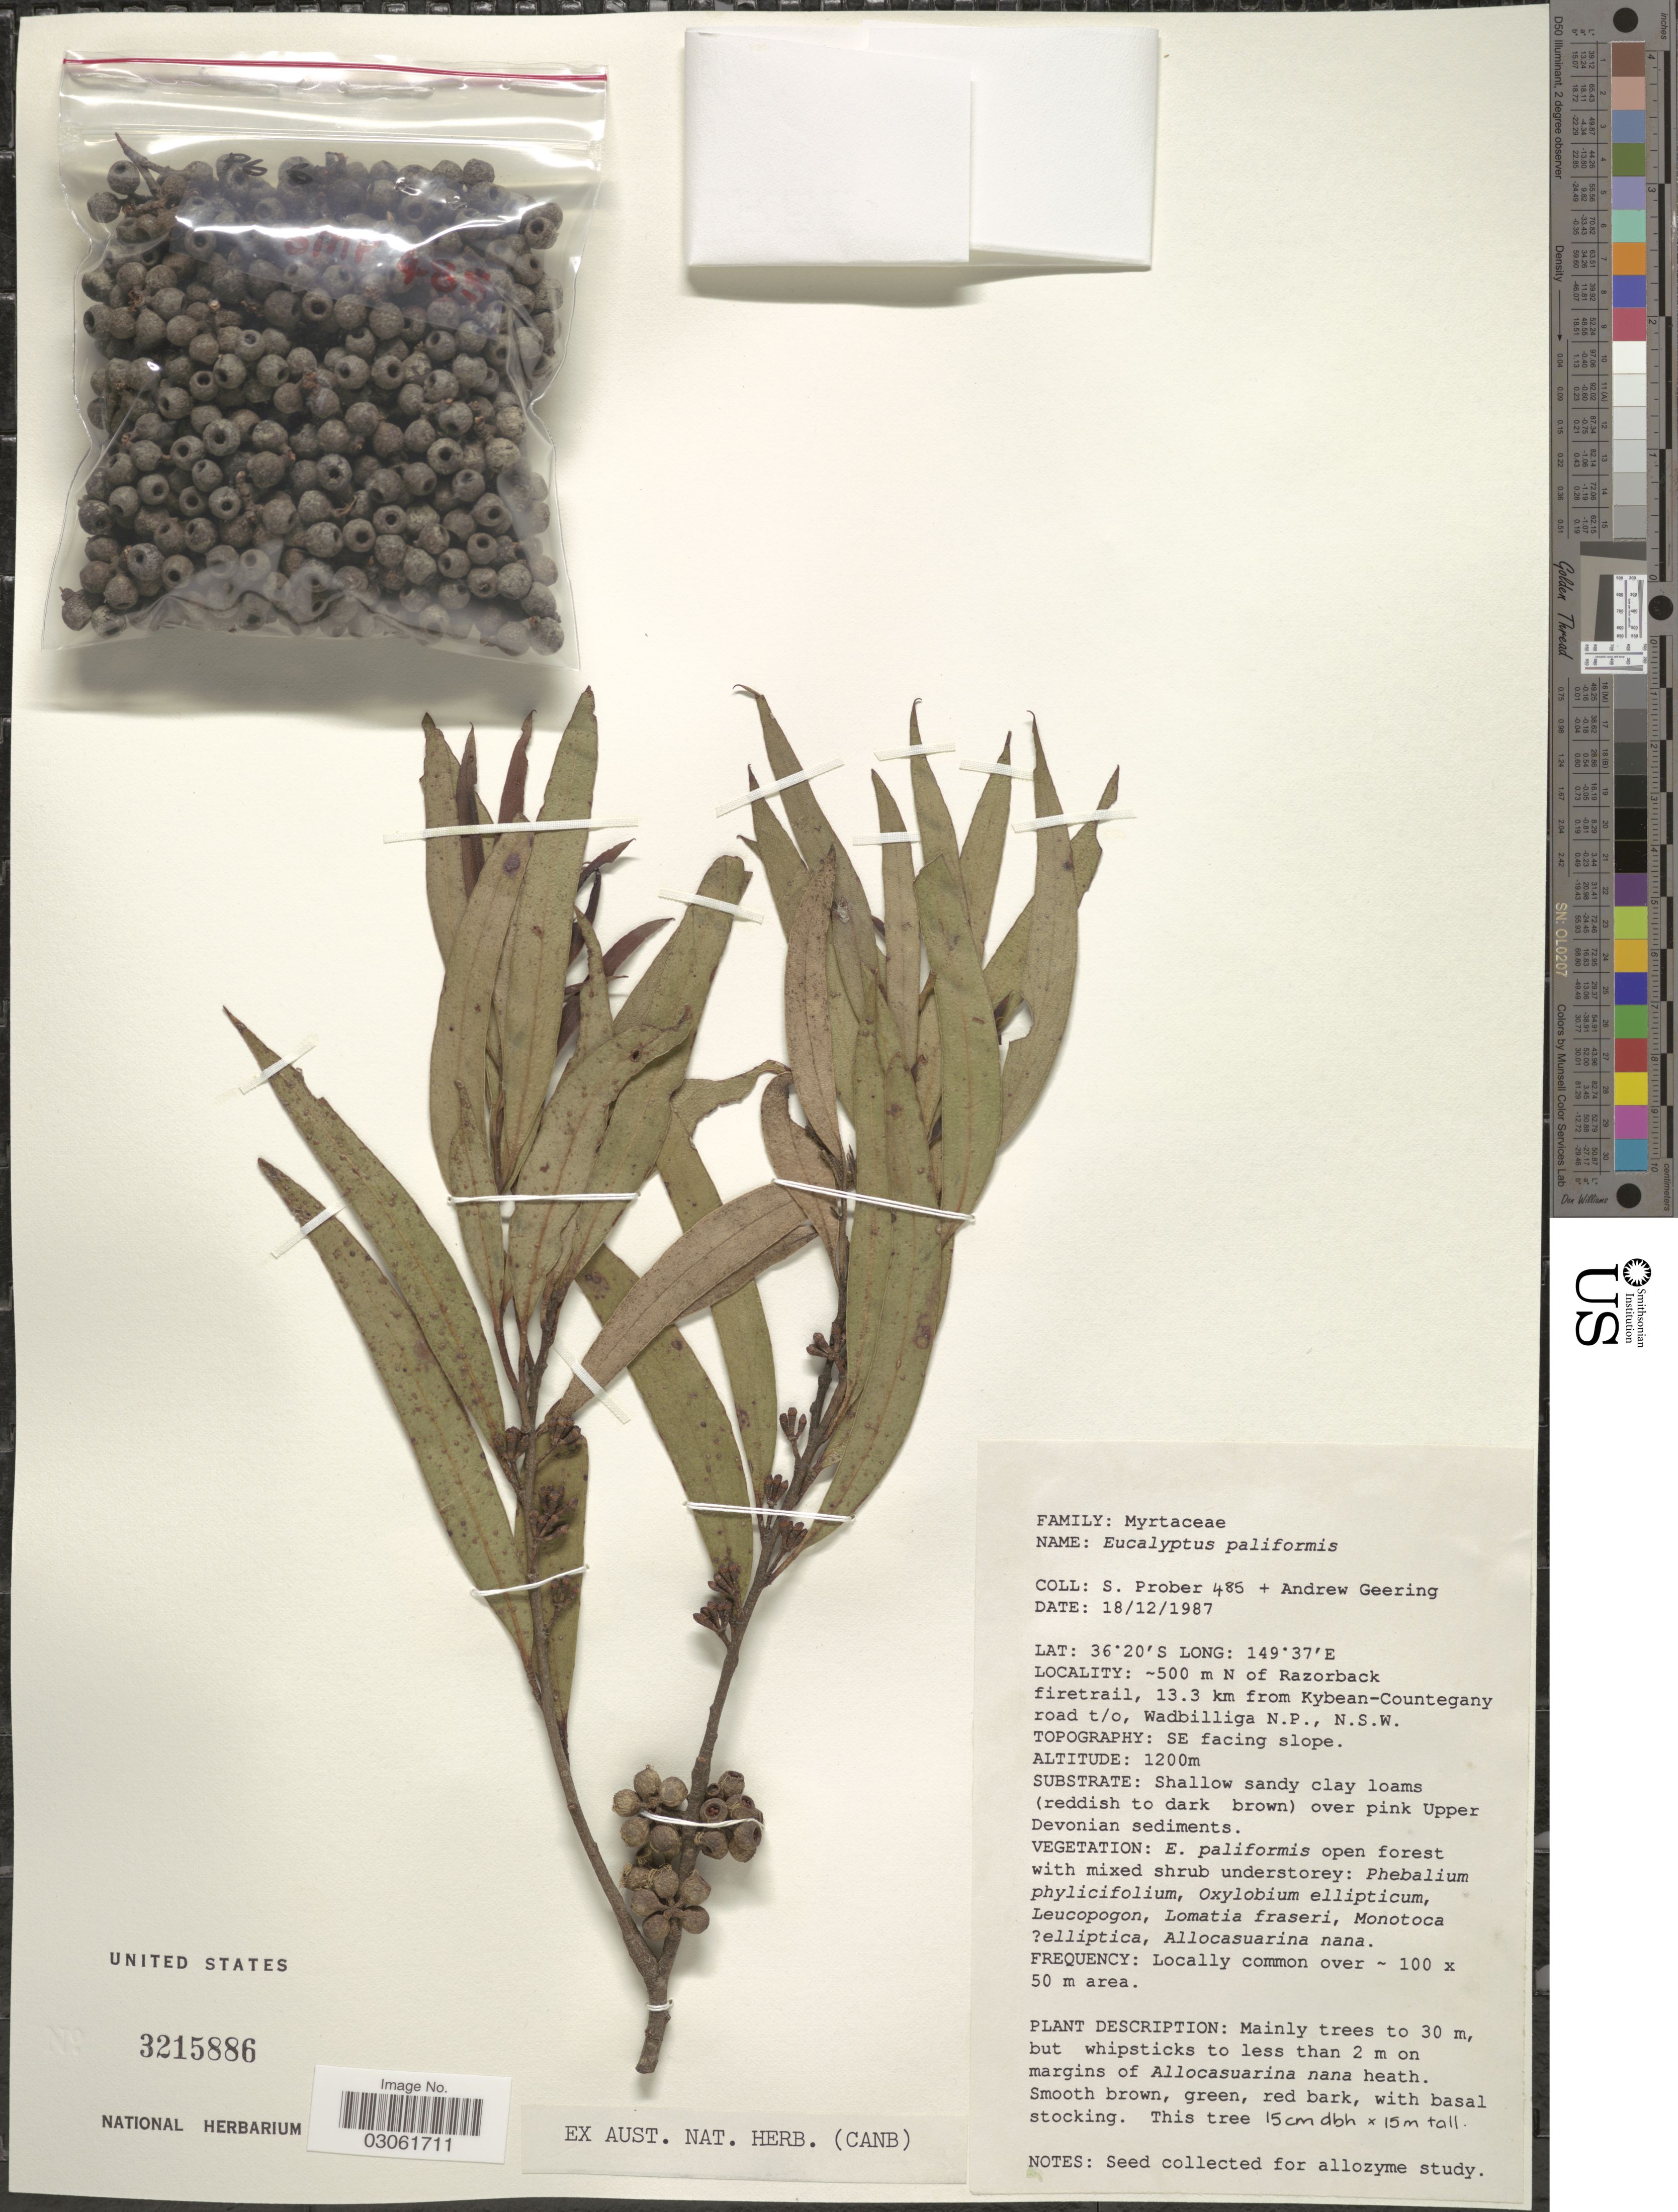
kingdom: Plantae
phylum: Tracheophyta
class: Magnoliopsida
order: Myrtales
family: Myrtaceae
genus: Eucalyptus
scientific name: Eucalyptus paliformis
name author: L.A.S. Johnson & Blaxell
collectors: S. Prober & A. Geering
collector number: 485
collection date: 1987-12-18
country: Australia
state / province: New South Wales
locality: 500 m N of Razorback firetrail, 13.3 km from Kybean-Countegany road t/o, Wadbilliga N.P. SE facing slope.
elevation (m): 1200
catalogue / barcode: US 3215886